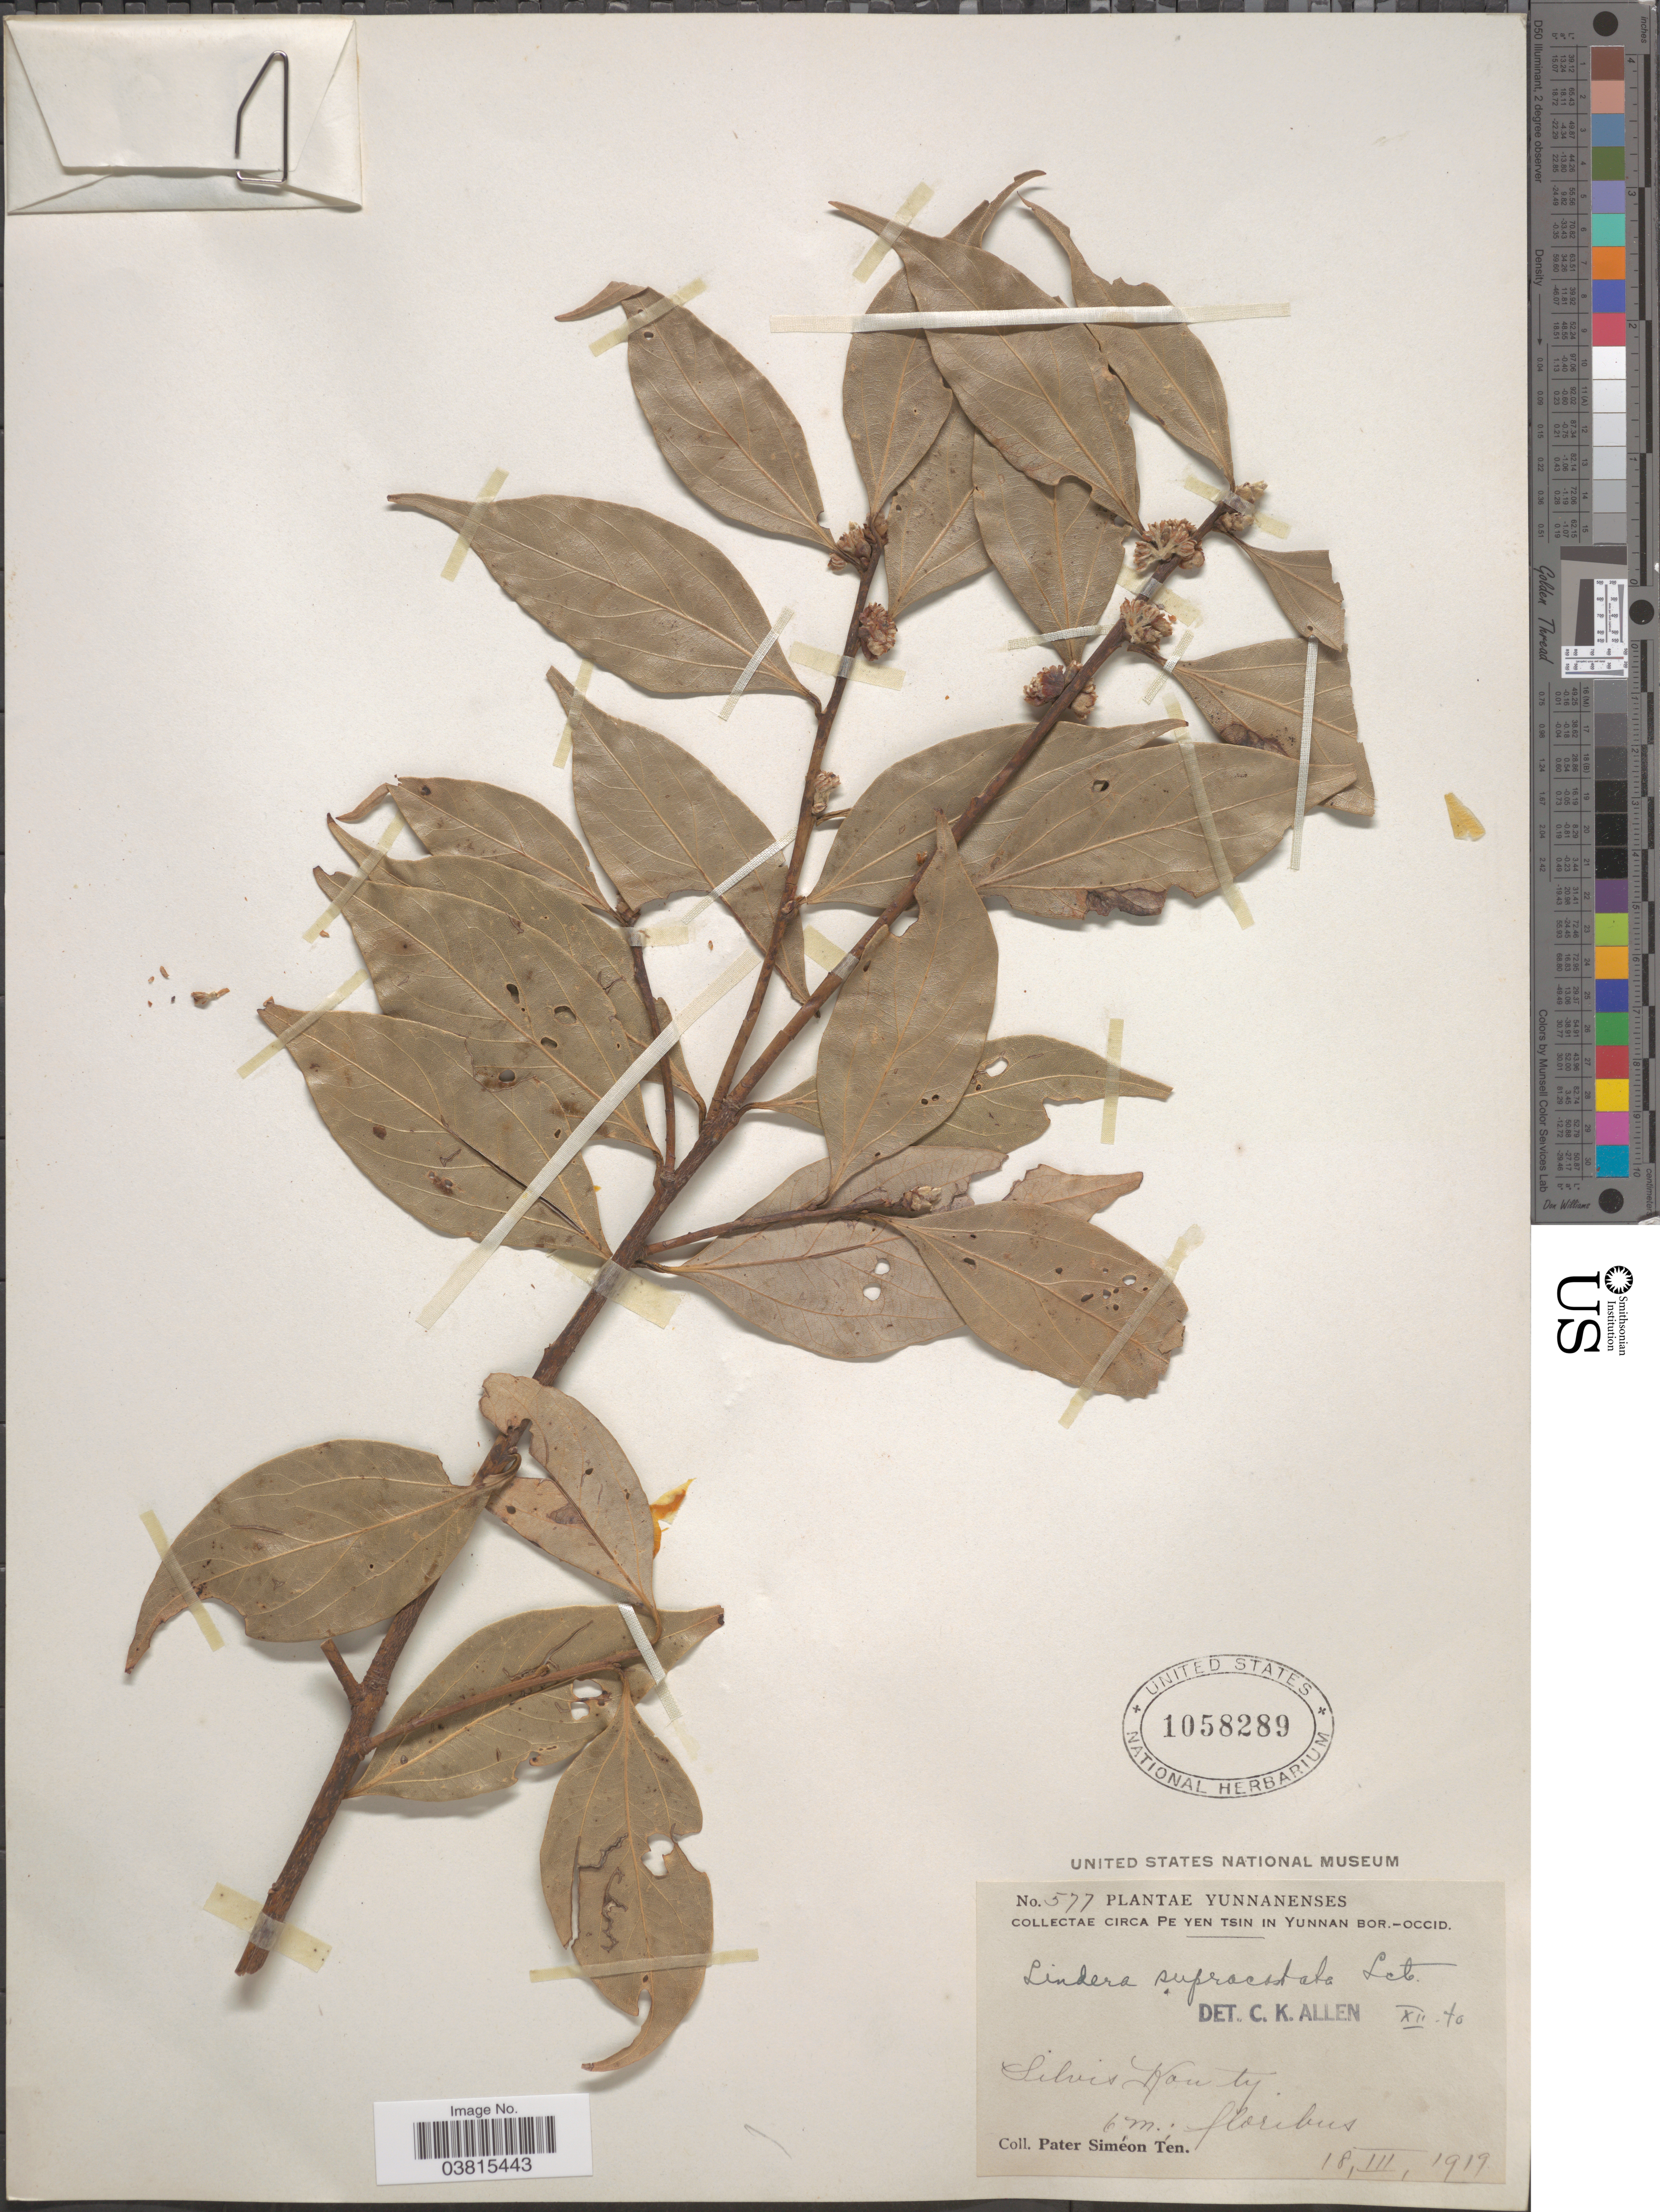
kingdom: Plantae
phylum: Tracheophyta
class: Magnoliopsida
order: Laurales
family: Lauraceae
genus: Lindera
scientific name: Lindera supracostata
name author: Lecomte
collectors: P. S. Ten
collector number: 577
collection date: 1919-03-18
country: China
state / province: Yunnan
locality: Circa Pe Yen Tsin. Bor.-Occid. Silvis Kou ty.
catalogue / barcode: US 1058289